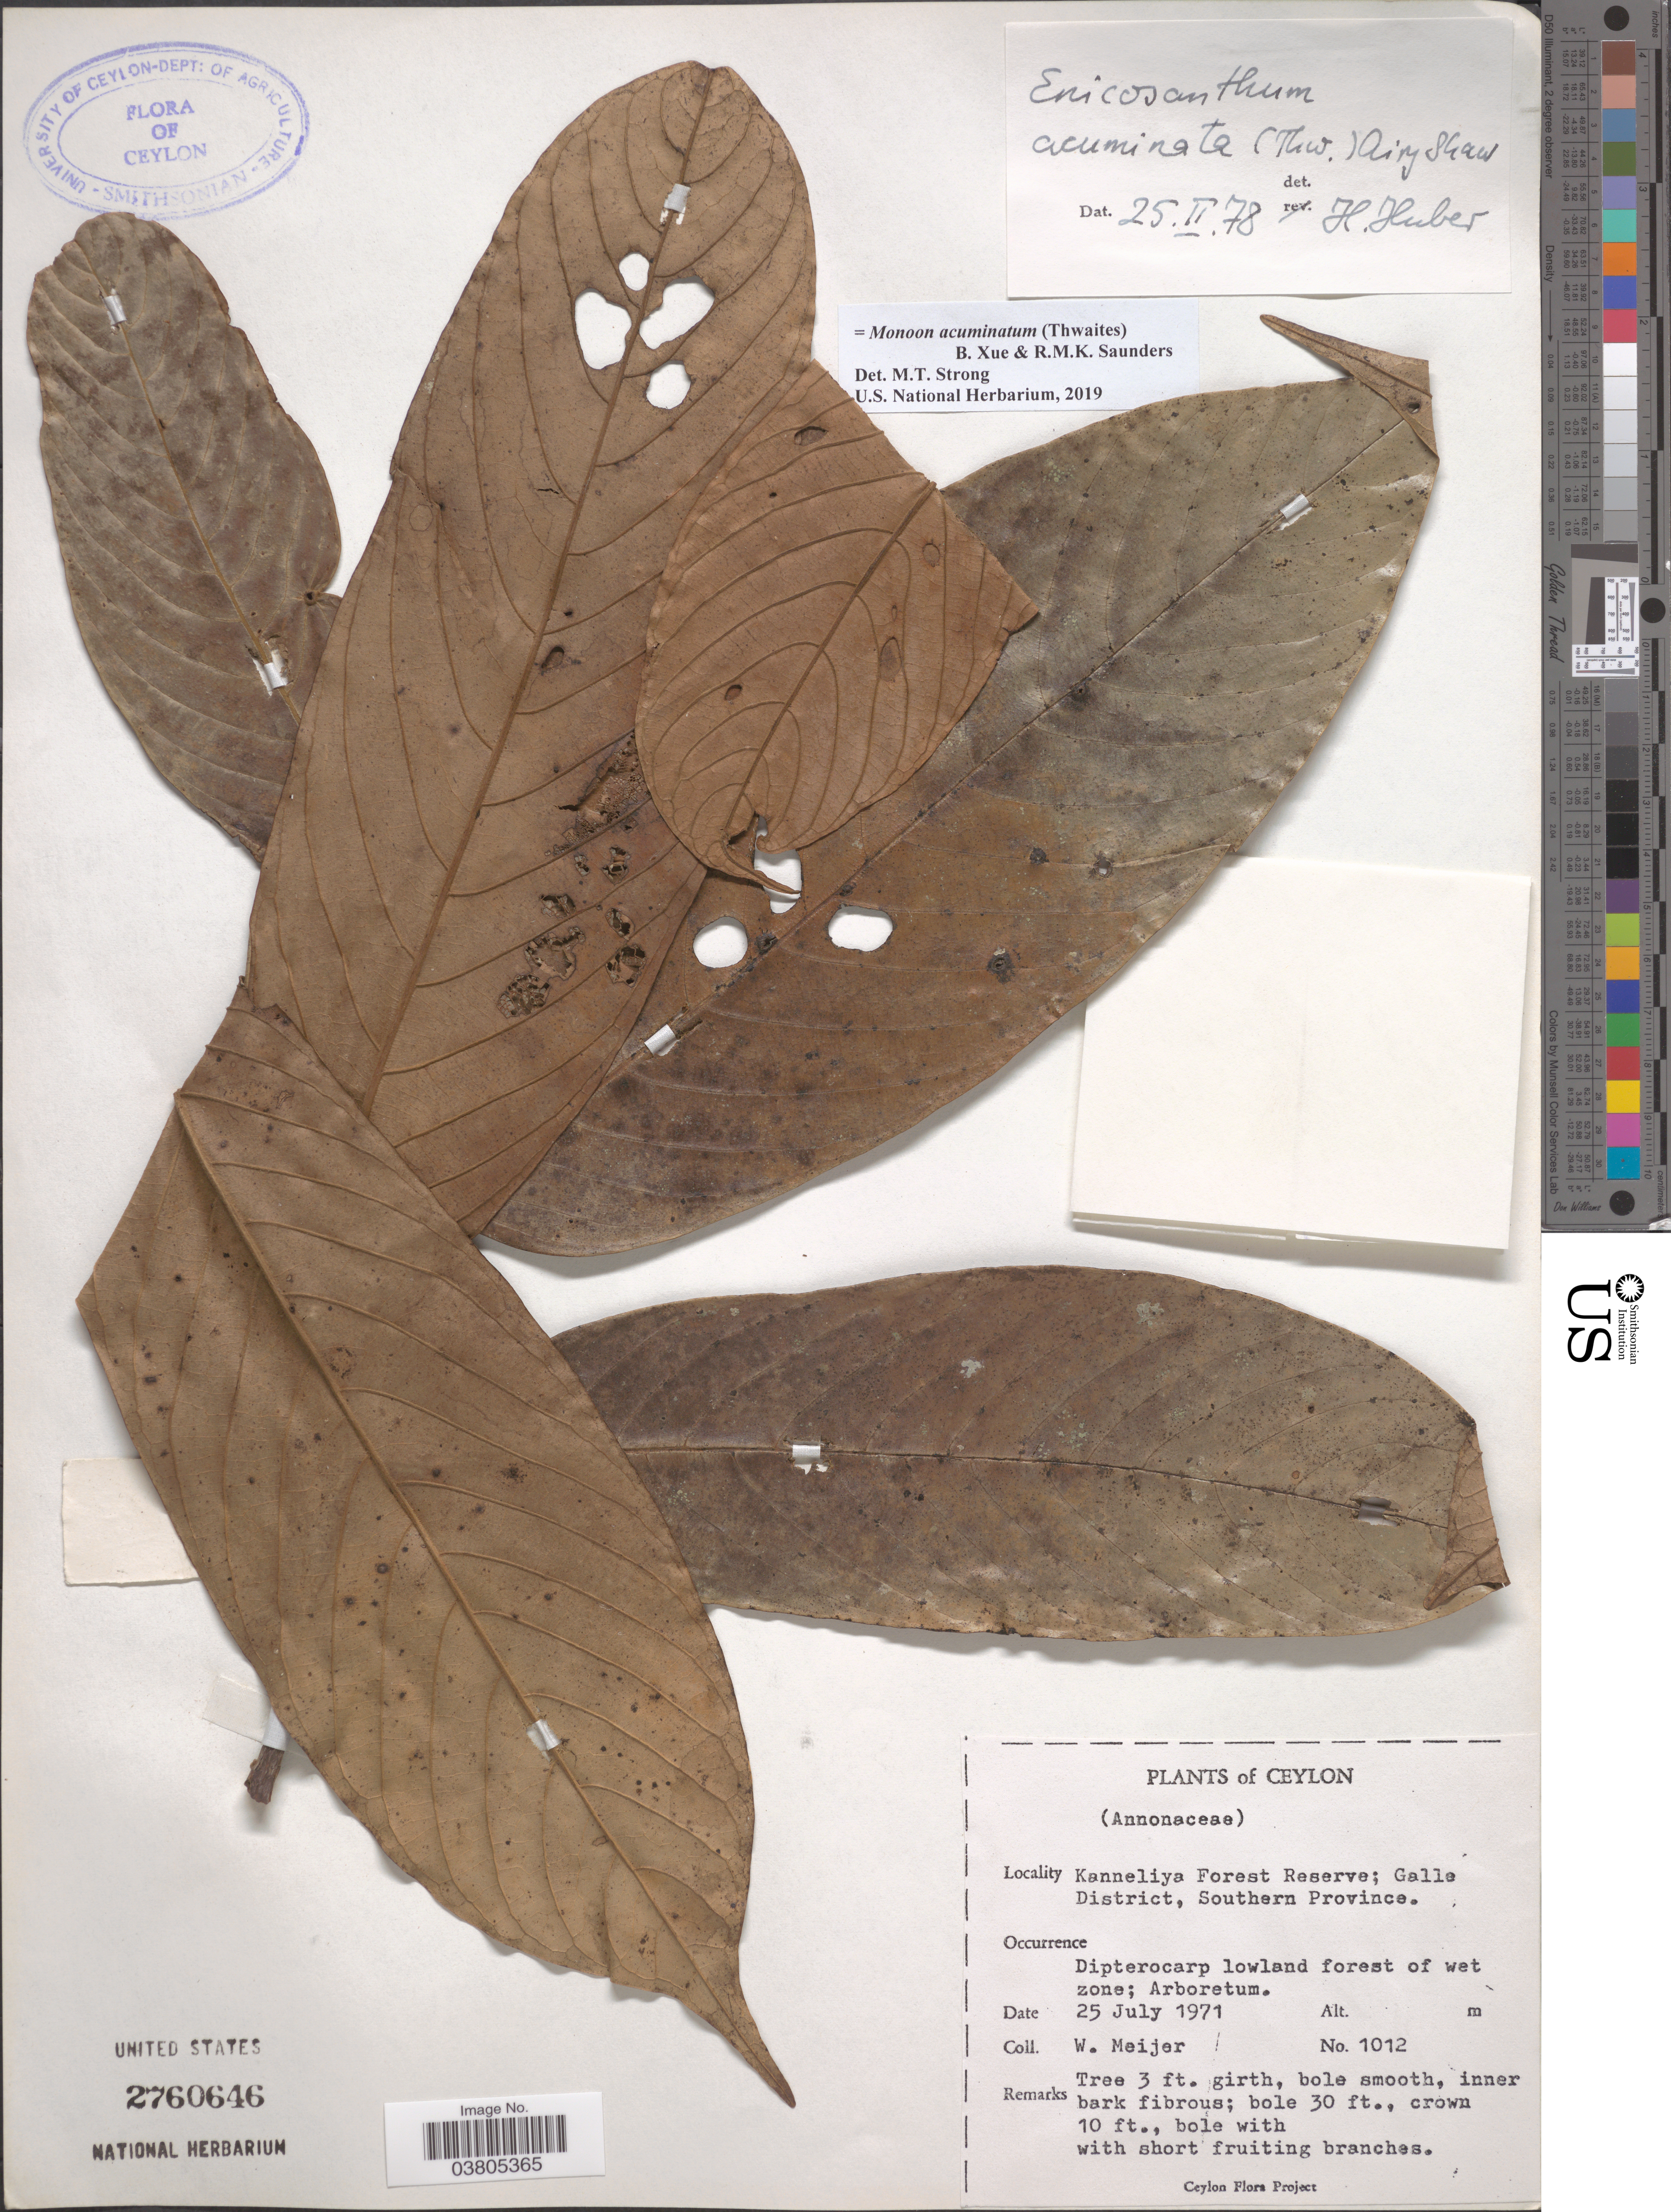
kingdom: Plantae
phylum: Tracheophyta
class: Magnoliopsida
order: Magnoliales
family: Annonaceae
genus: Monoon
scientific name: Monoon acuminatum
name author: (Thwaites) B. Xue & R.M.K. Saunders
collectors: W. Meijer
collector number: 1012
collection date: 1971-07-25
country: Sri Lanka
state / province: Southern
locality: Ceylon. Kanneliya Forest Reserve; Galle District. Dipterocarp lowland forest of wet zone; Arboretum.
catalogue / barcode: US 2760646